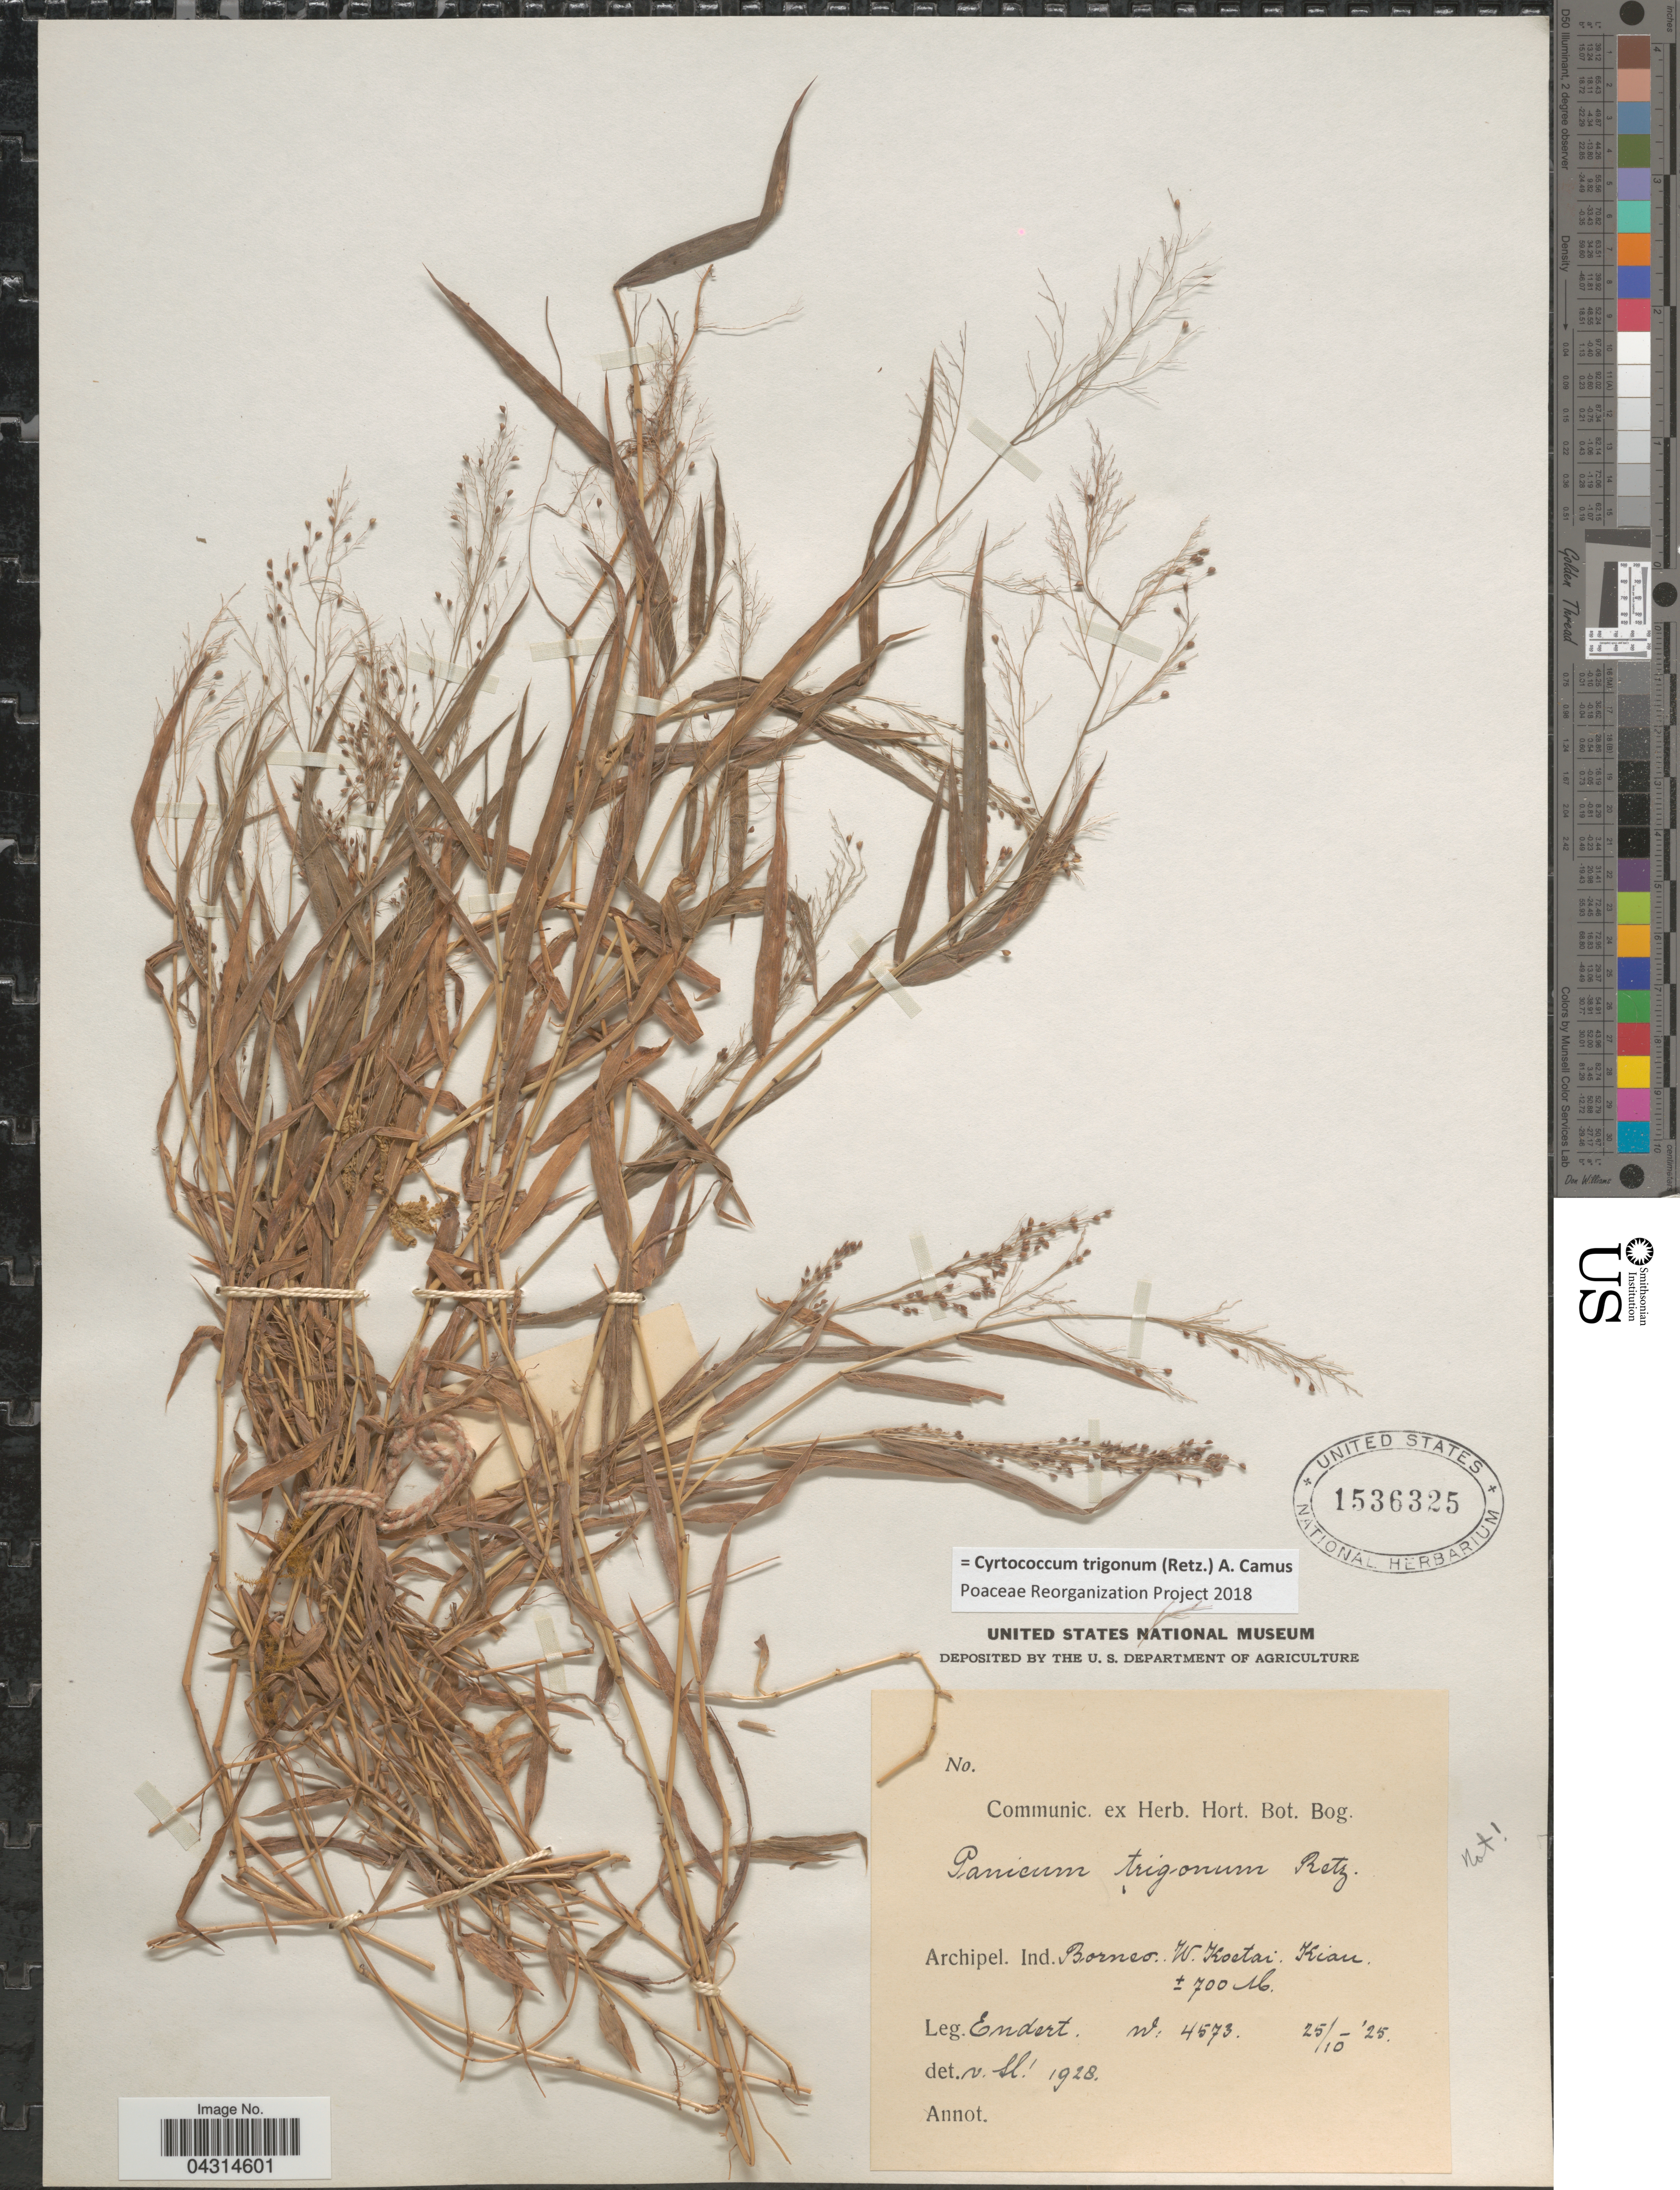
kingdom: Plantae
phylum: Tracheophyta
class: Liliopsida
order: Poales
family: Poaceae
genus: Cyrtococcum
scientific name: Cyrtococcum trigonum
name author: (Retz.) A. Camus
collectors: Endert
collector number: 4573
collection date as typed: Transcribed d/m/y: 25/10/25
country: Indonesia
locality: Archipel. Ind. Borneo. W. Koetai. Kian.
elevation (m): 700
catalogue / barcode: US 1536325